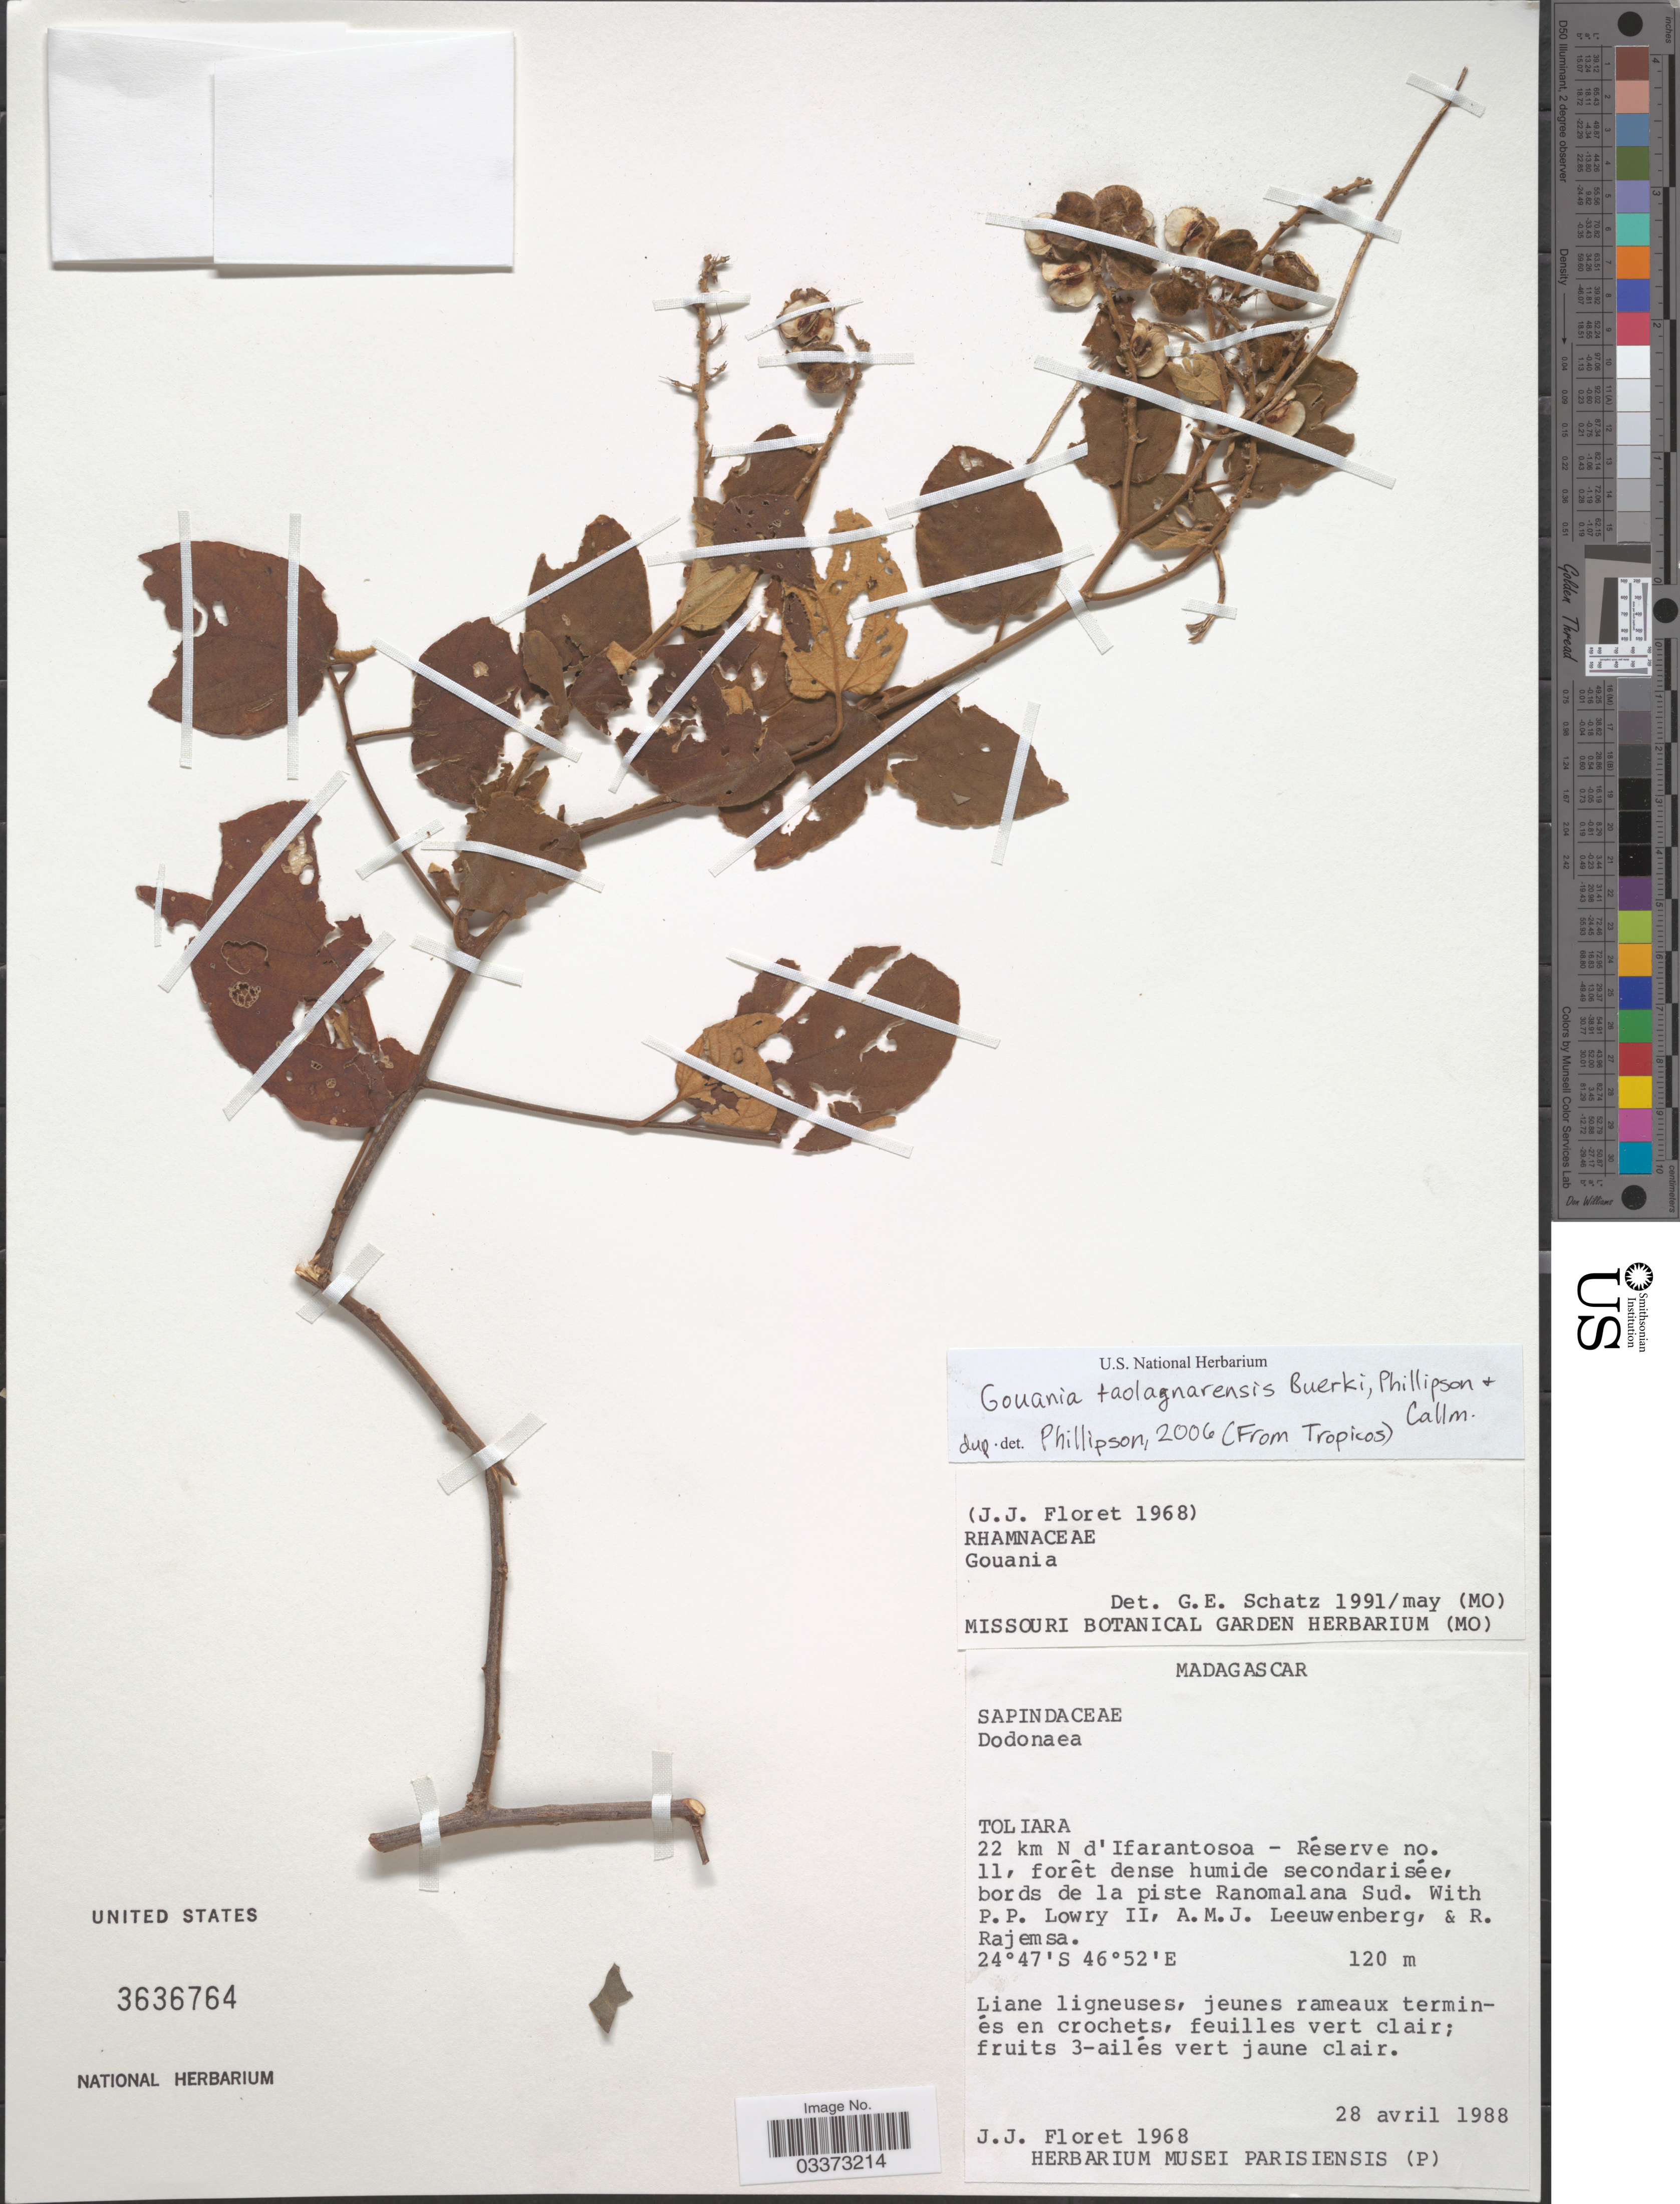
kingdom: Plantae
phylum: Tracheophyta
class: Magnoliopsida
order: Rosales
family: Rhamnaceae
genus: Gouania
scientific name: Gouania taolagnarensis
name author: Buerki et al.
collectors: J. Floret, P. P. Lowry, A. Leeuwenberg & R. Rajemsa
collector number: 1968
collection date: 1988-04-28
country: Madagascar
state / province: Anosy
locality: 22 km N d'Ifarantosoa - Réserve no. 11, forêt dense humide secondarisée, bords de la piste Ranomalana Sud.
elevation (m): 120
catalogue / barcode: US 3636764